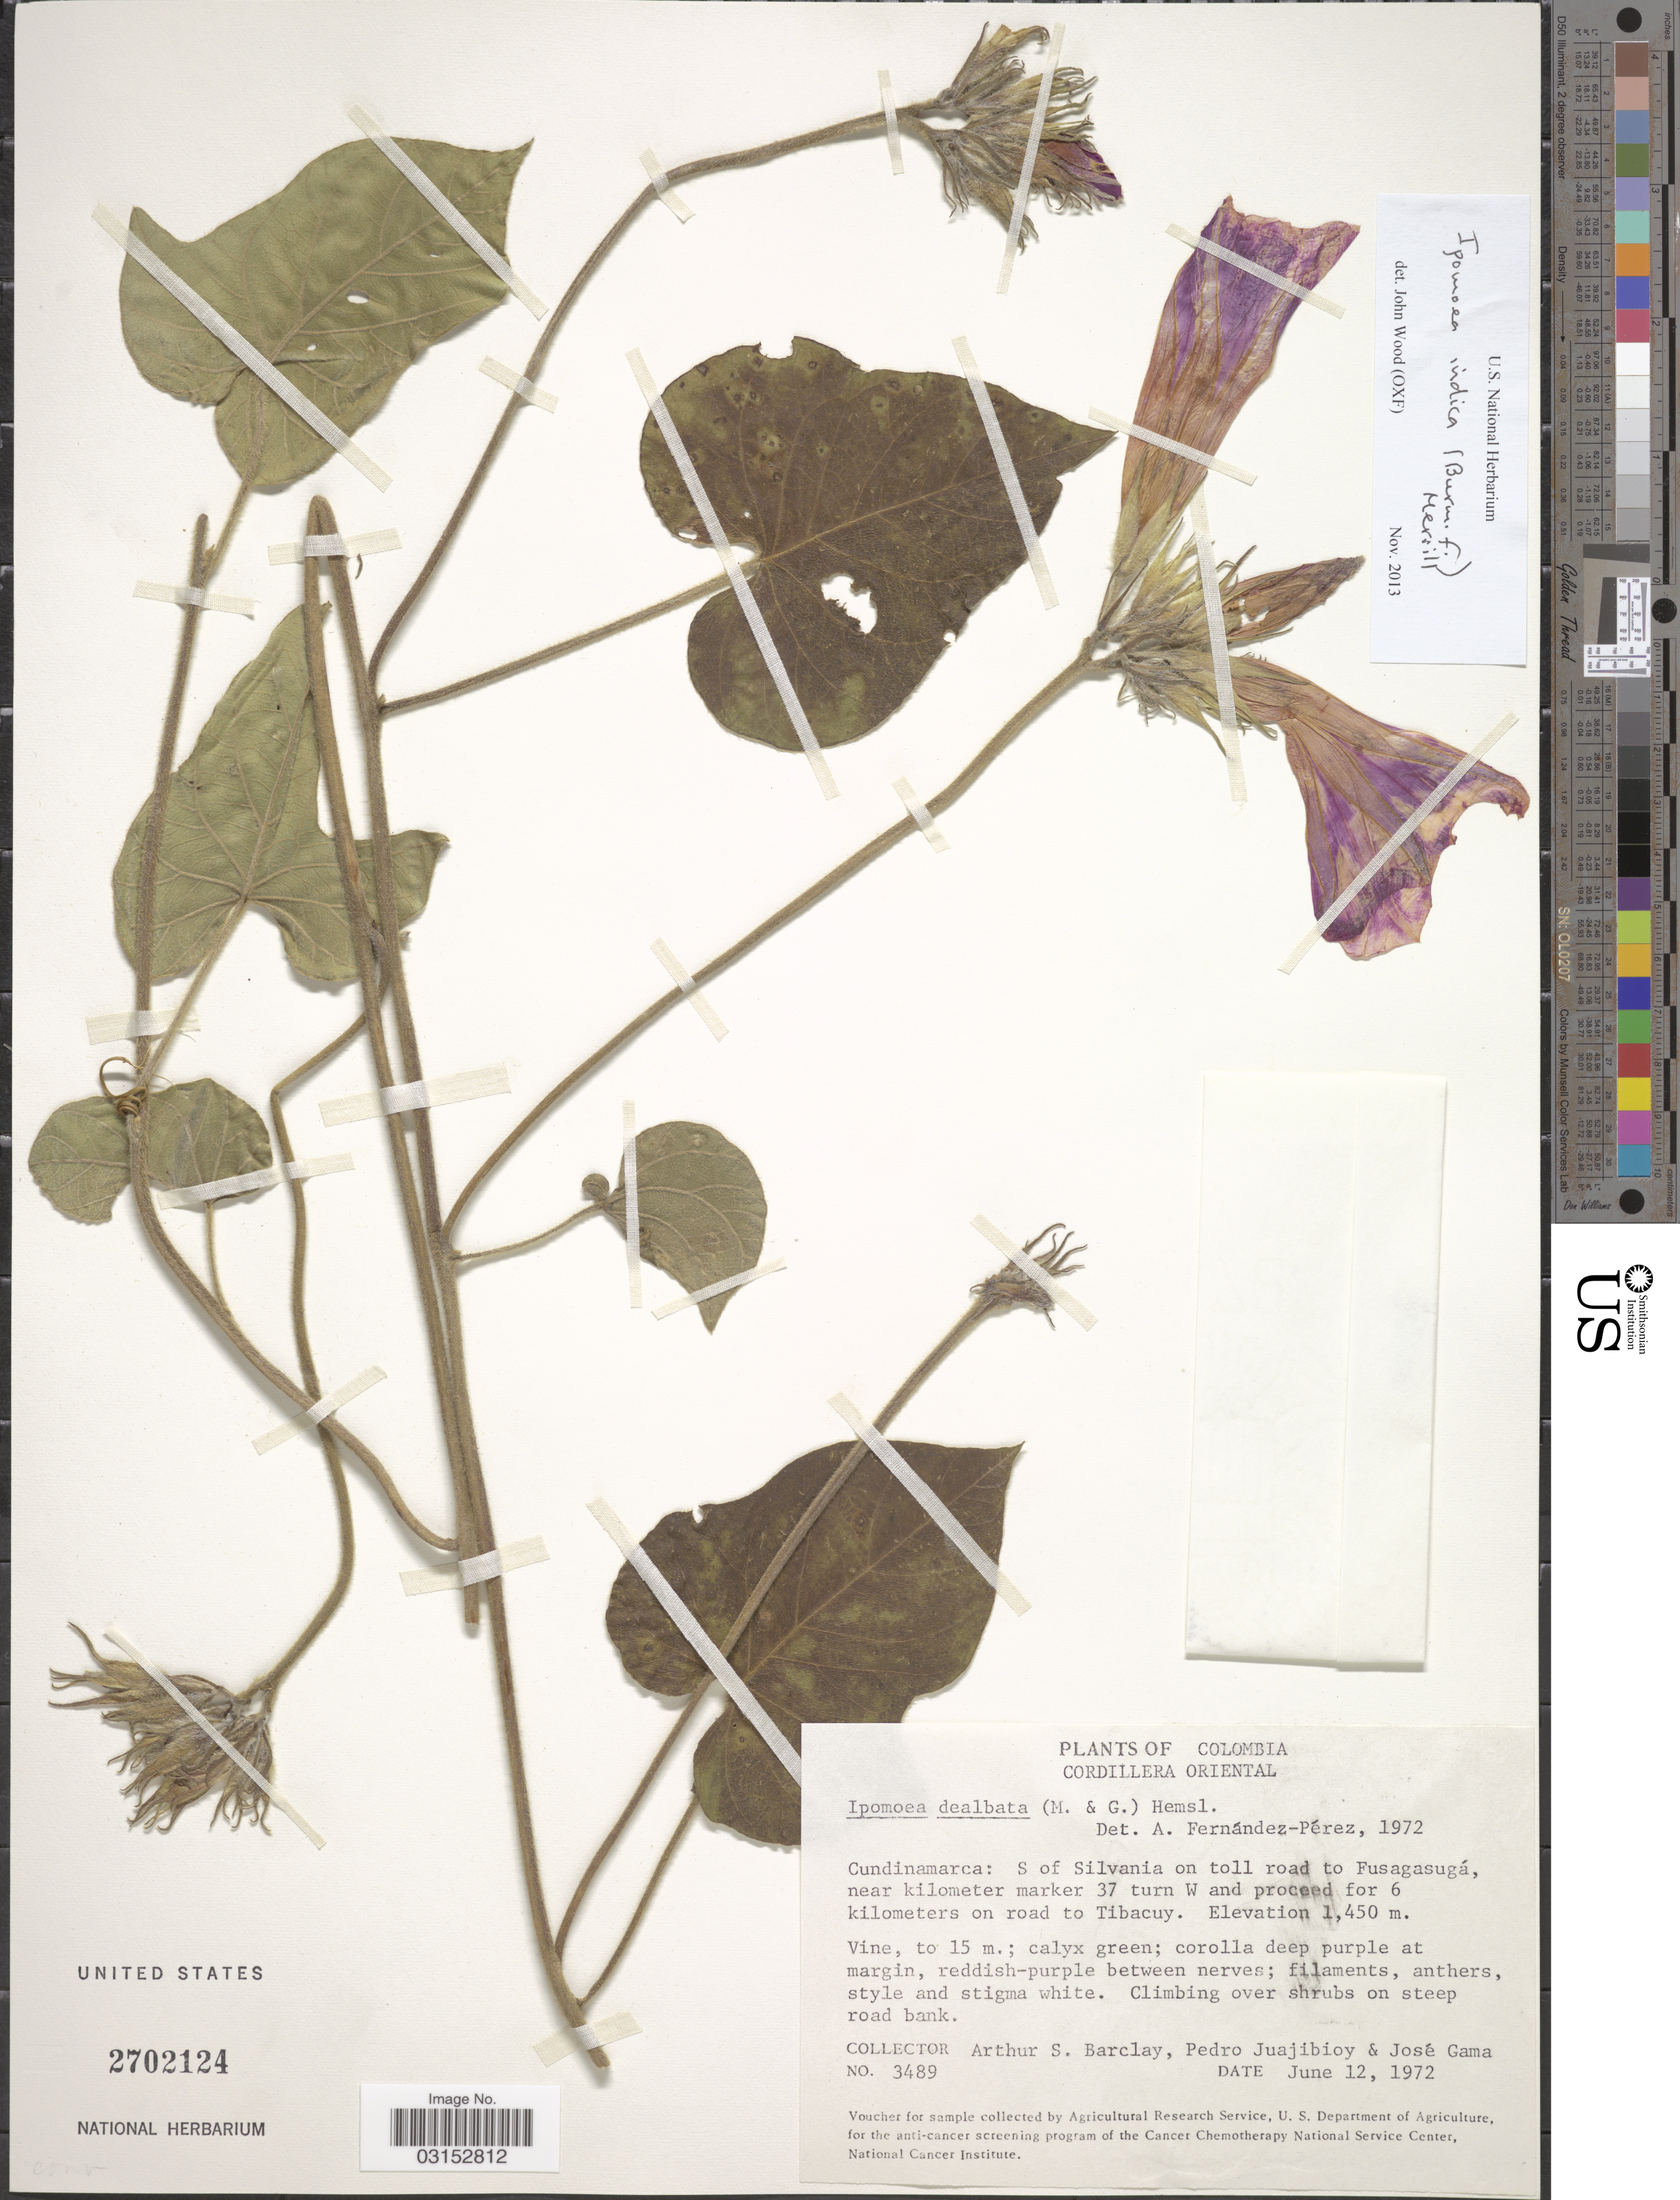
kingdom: Plantae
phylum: Tracheophyta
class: Magnoliopsida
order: Solanales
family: Convolvulaceae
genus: Ipomoea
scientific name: Ipomoea indica (Burm.) Merr. var. indica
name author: (Burm.) Merr.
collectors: A. S. Barclay, P. Juajibioy & J. Gama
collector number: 3489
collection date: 1972-06-12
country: Colombia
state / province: Cundinamarca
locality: Cordillera Oriental. S of Silvania on toll road to Fusagasugá, near kilometer marker 37 turn W and proceed for 6 kilometers on road to Tibacuy.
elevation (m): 1450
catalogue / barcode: US 2702124